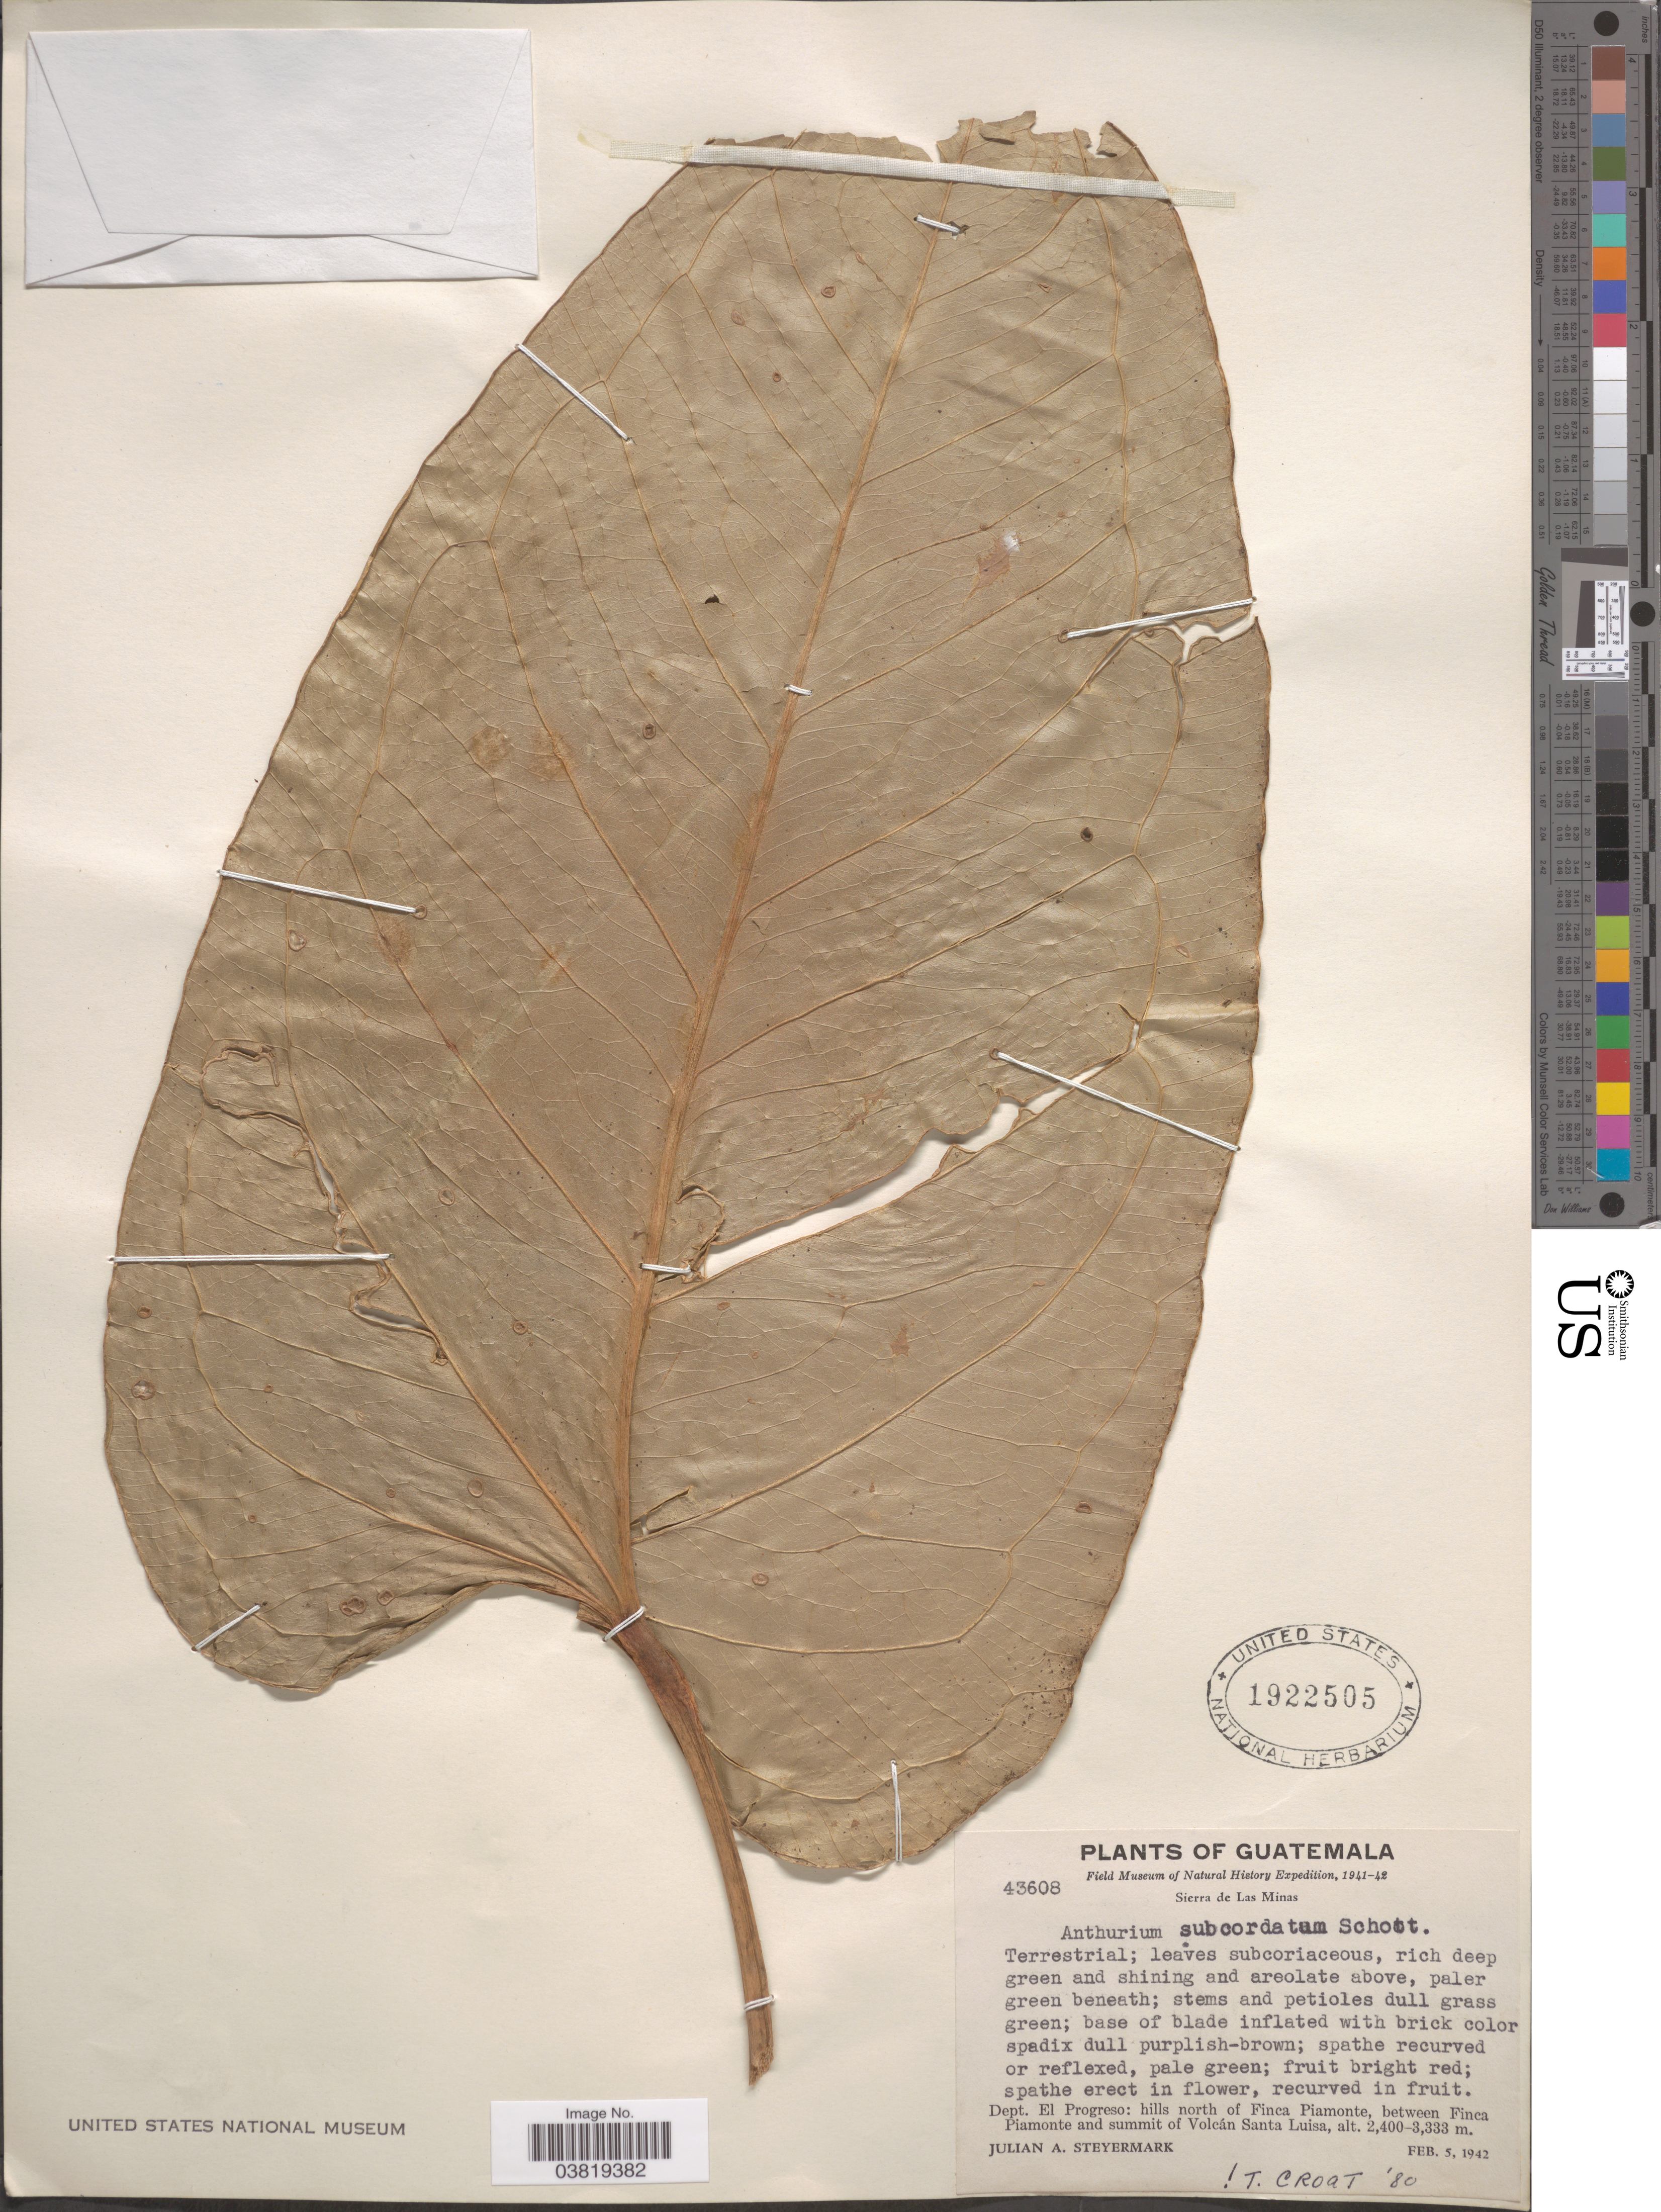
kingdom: Plantae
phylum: Tracheophyta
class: Liliopsida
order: Alismatales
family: Araceae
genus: Anthurium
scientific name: Anthurium subcordatum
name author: Schott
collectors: J. Steyermark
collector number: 43608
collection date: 1942-02-05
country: Guatemala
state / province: El Progreso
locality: Dept. El Progreso: hills north of Finca Piamonte, between Finca Piamonte and summit of Volcán Santa Luisa.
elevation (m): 2400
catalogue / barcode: US 1922505